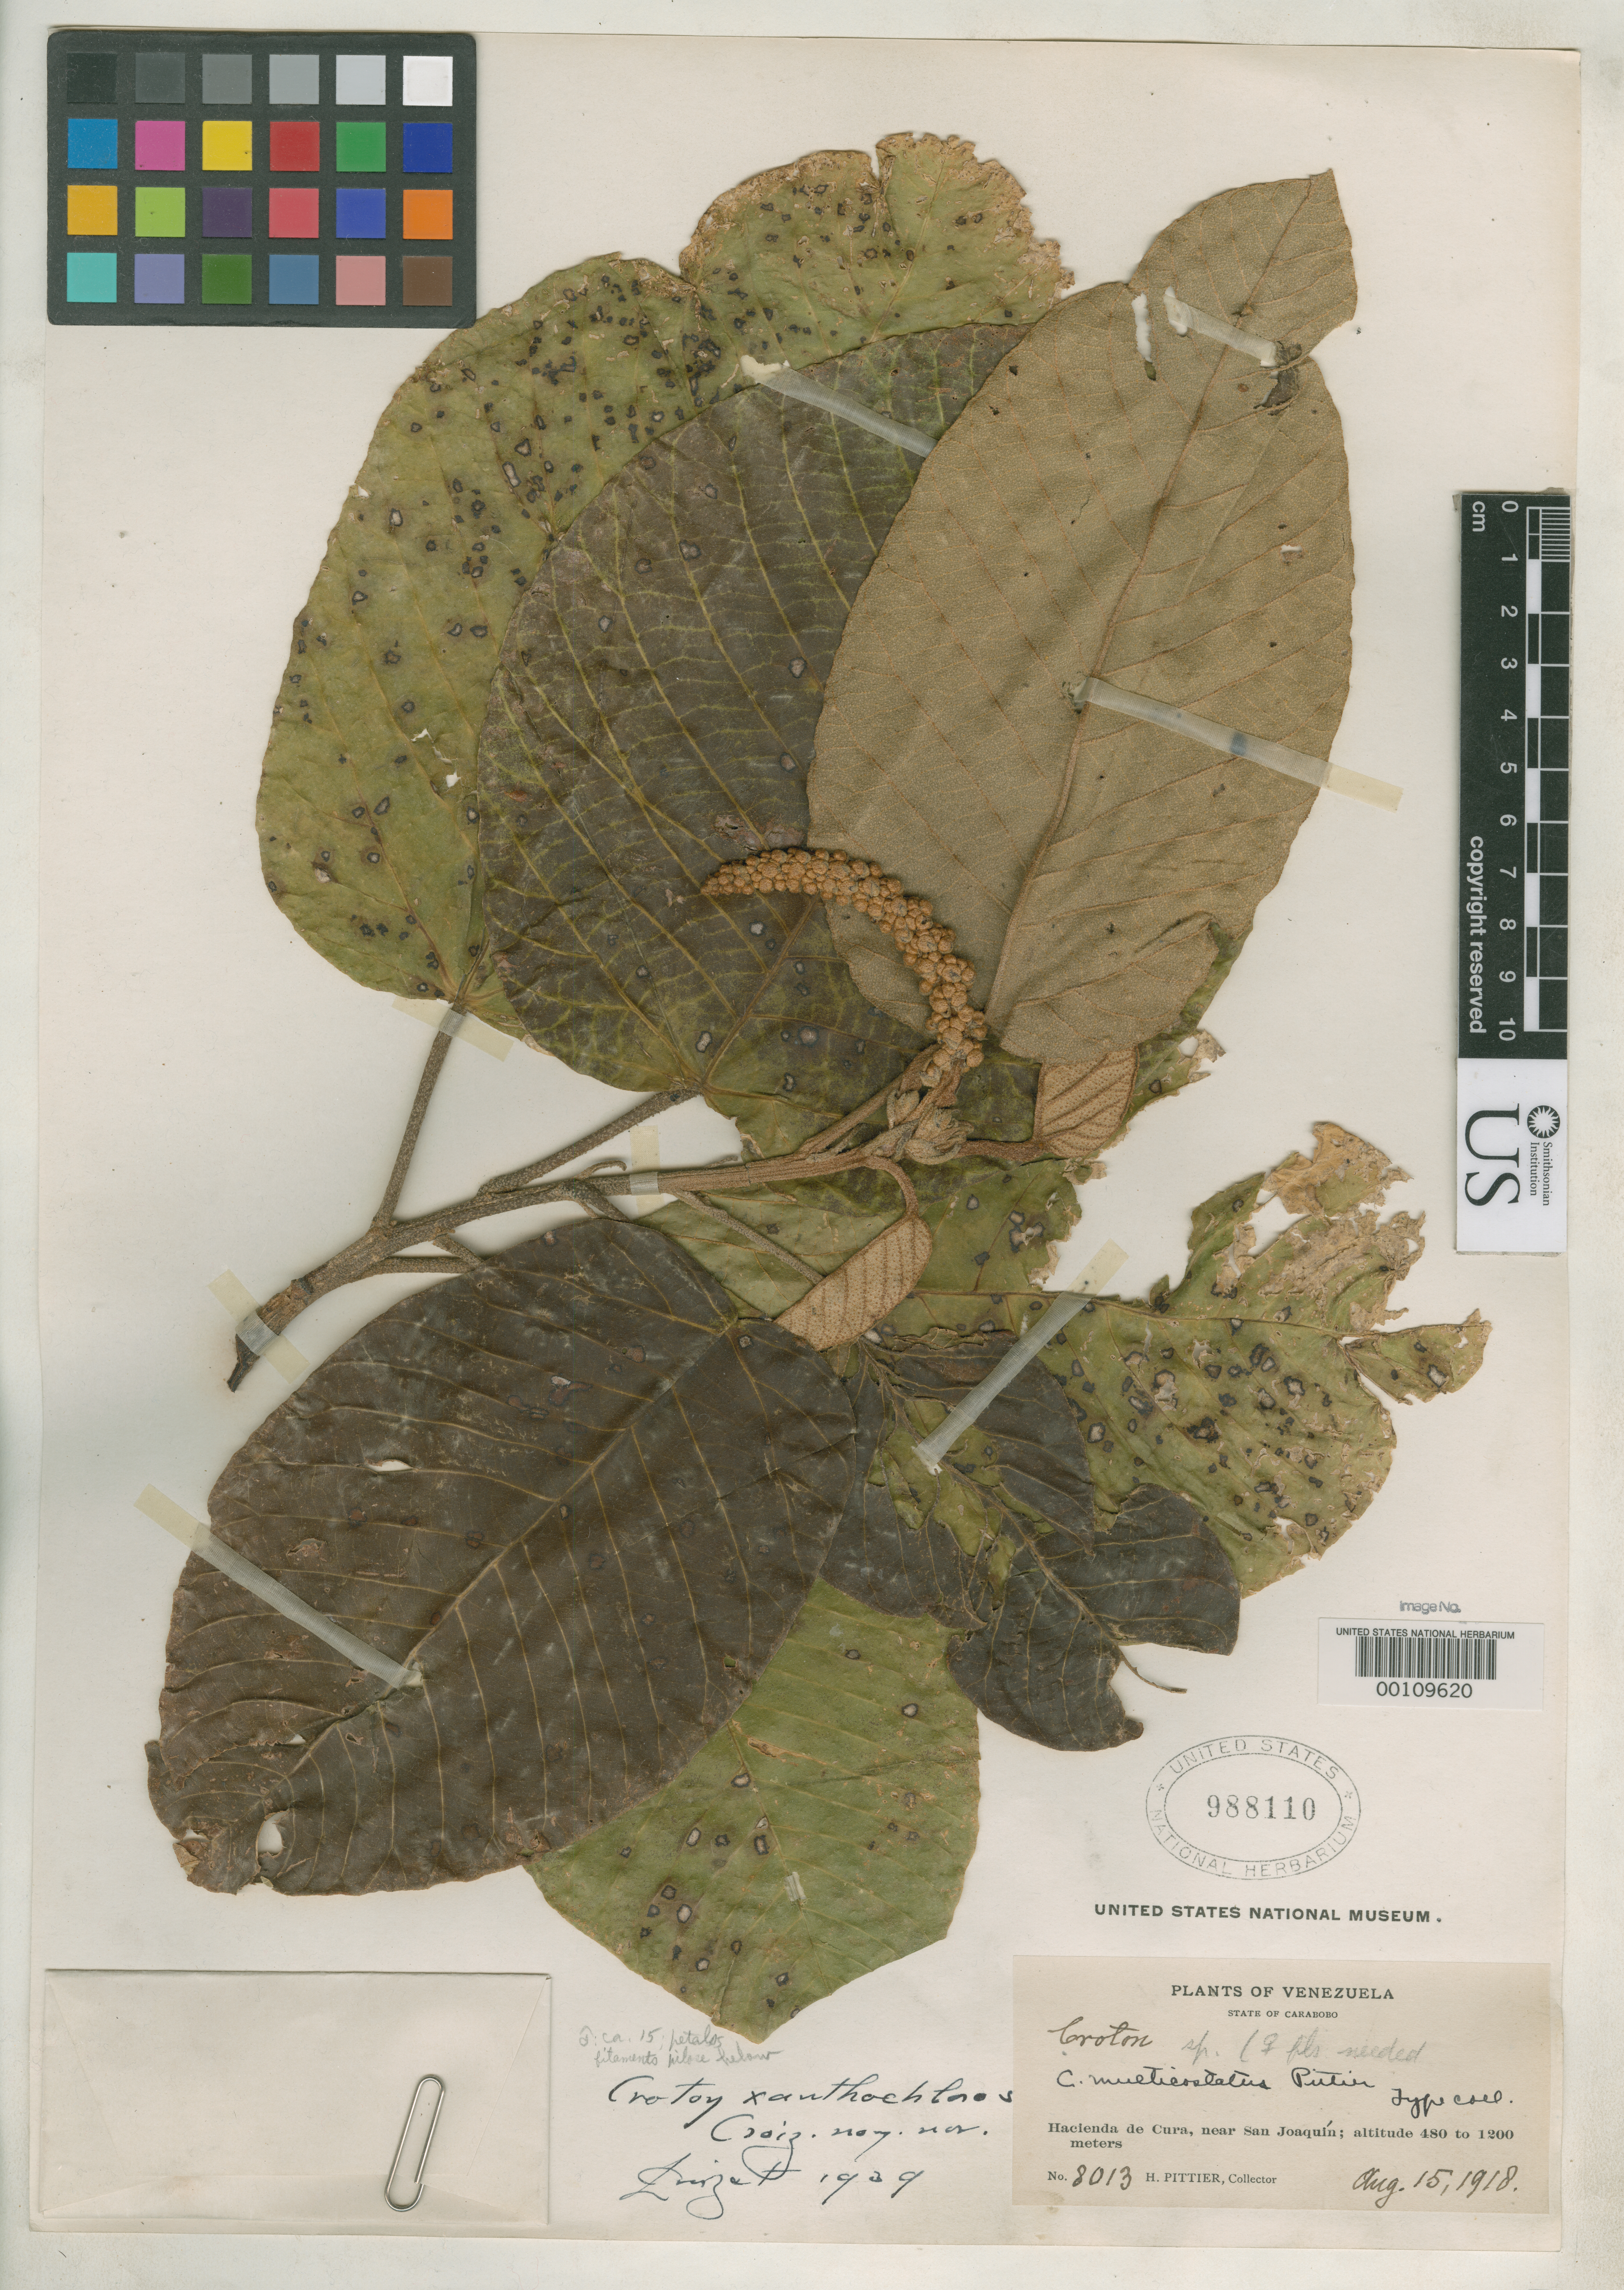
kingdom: Plantae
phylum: Tracheophyta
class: Magnoliopsida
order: Malpighiales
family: Euphorbiaceae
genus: Croton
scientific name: Croton multicostatus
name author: Pittier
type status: Type Collection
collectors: H. F. Pittier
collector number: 8013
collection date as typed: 15 Aug 1918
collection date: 1918-08-15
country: Venezuela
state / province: Carabobo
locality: Hacienda de Cura, near San Joaquin.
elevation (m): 480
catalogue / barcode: US 988110